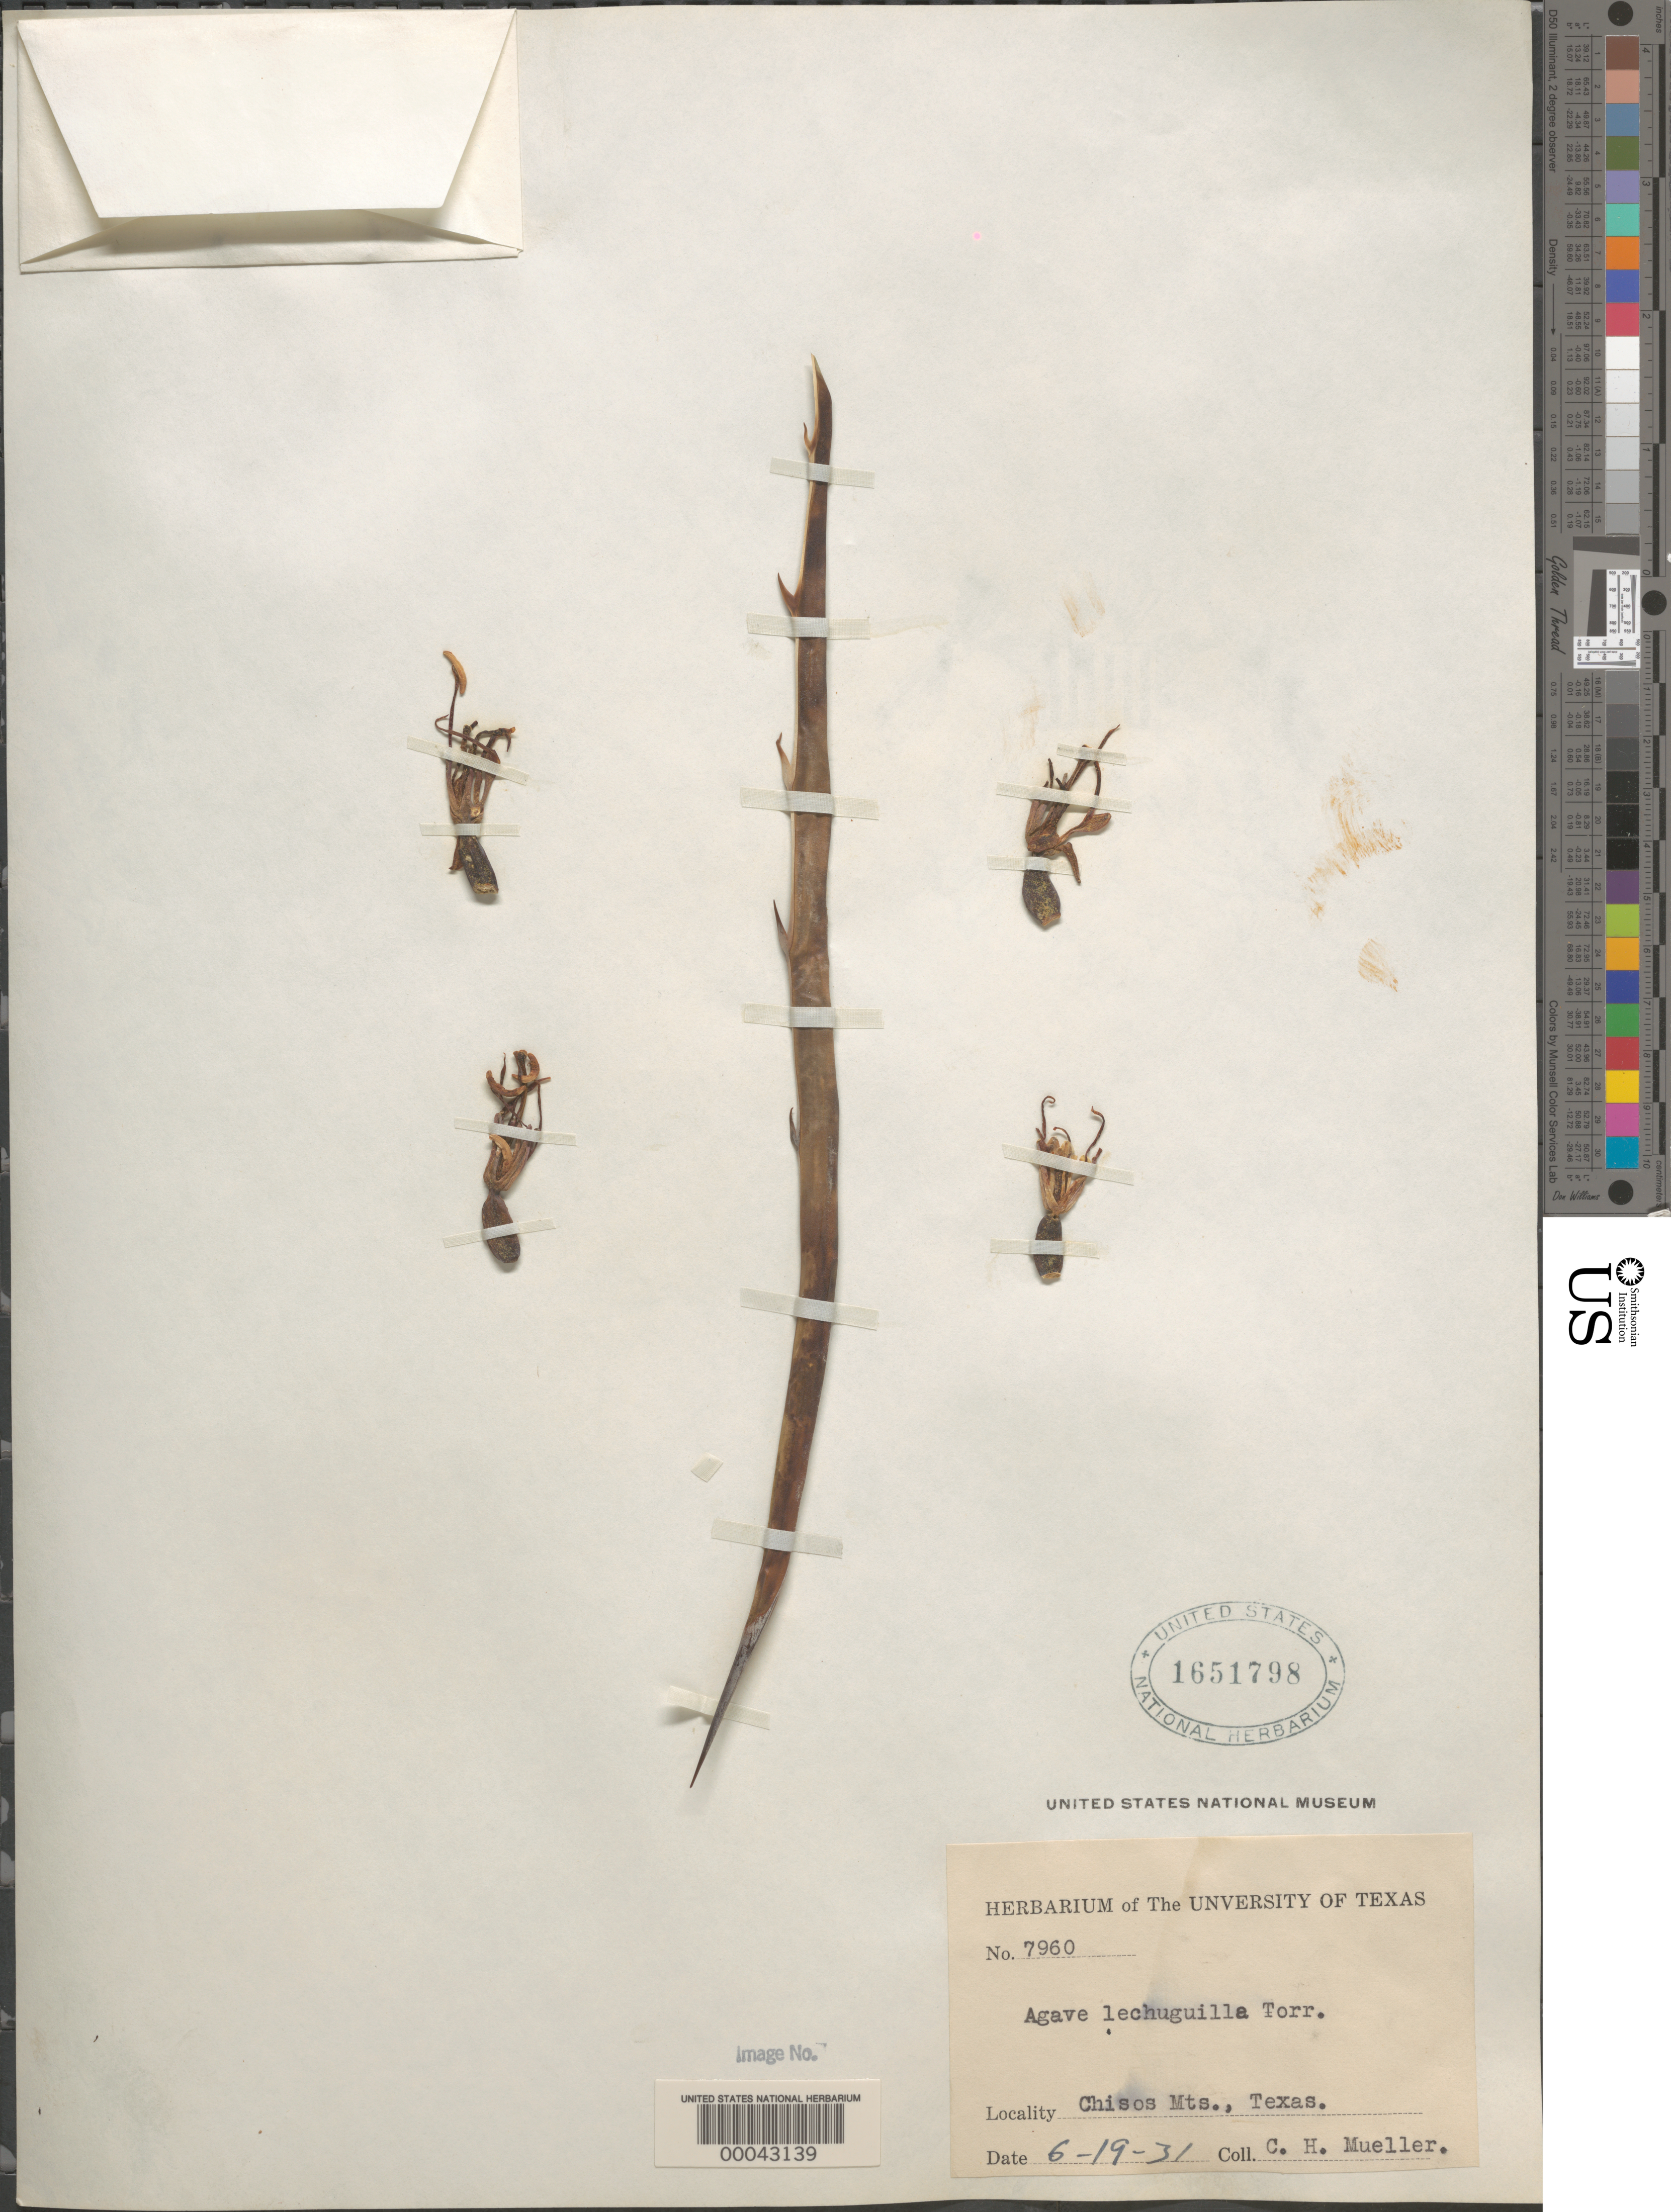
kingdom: Plantae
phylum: Tracheophyta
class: Liliopsida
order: Asparagales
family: Asparagaceae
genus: Agave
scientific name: Agave lechuguilla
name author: Torr.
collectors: C. H. Mueller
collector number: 7960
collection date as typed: Transcribed d/m/y: 19/6/31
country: United States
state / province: Texas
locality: Chisos Mts.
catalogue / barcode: US 1651798